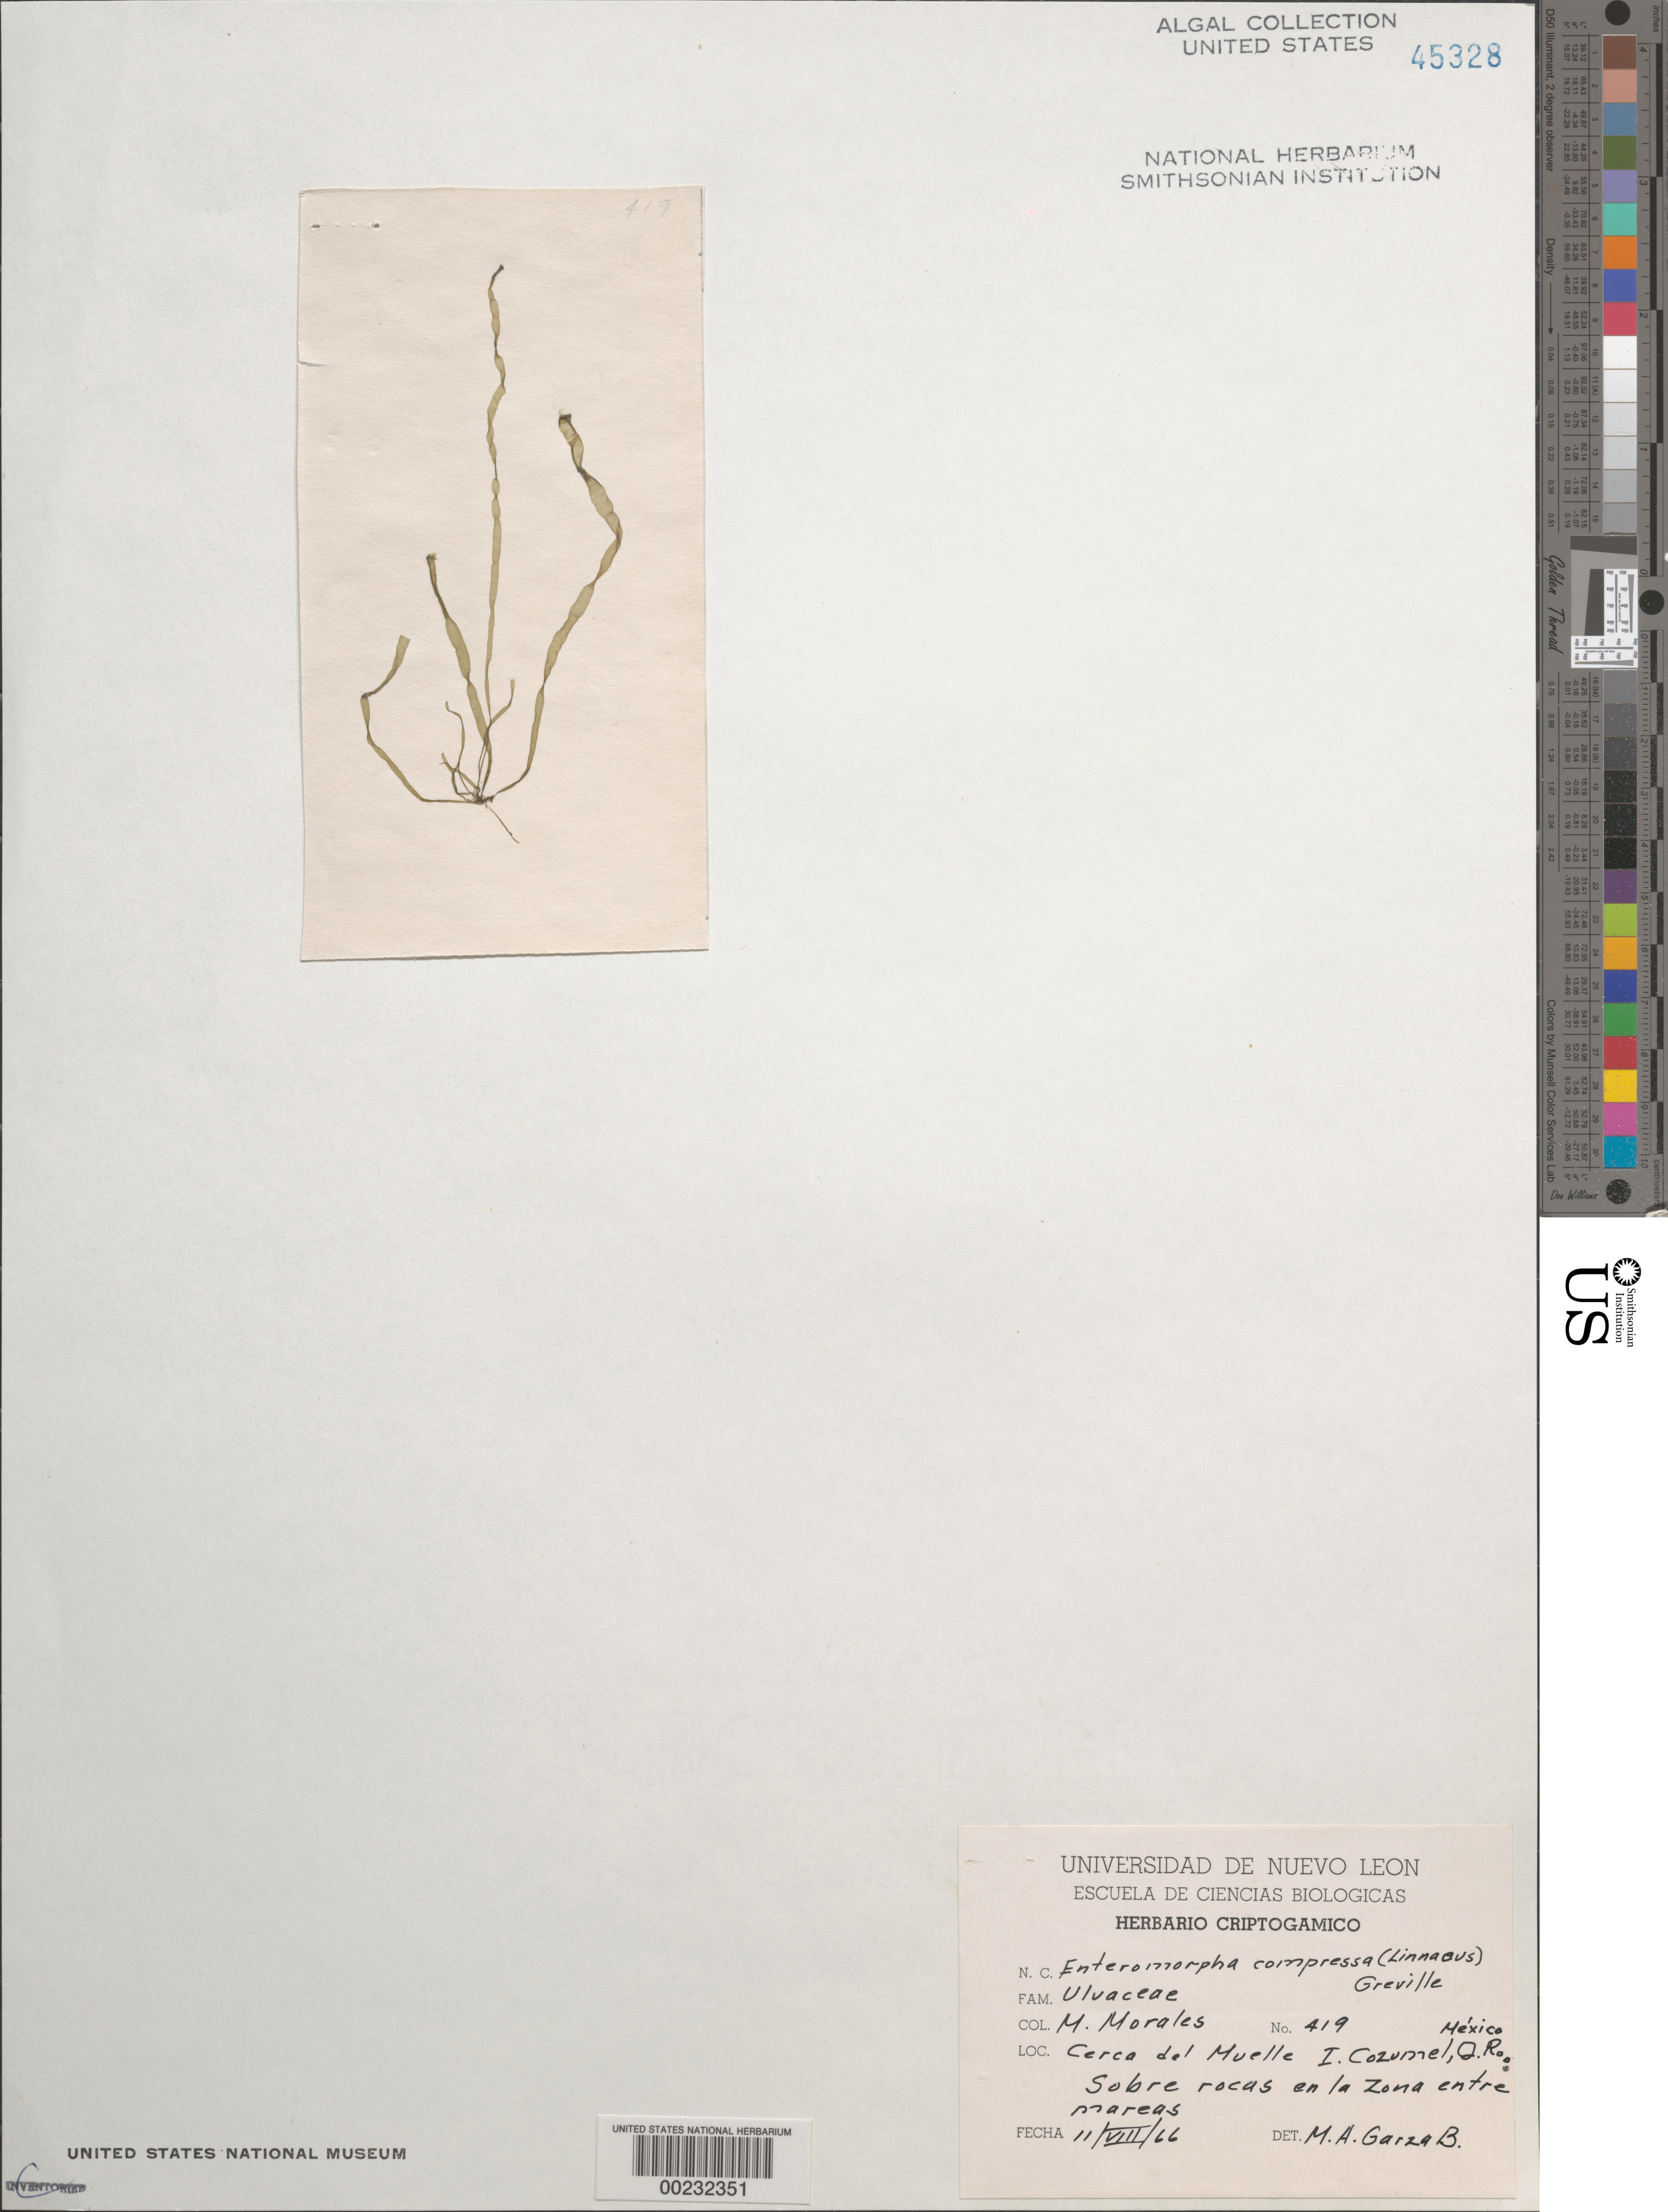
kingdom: Plantae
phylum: Chlorophyta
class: Ulvophyceae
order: Ulvales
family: Ulvaceae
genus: Ulva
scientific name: Ulva compressa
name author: L.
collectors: M. Morales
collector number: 419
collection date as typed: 11 Aug 1966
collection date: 1966-08-11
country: Mexico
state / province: Quintana Roo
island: Isla Cozumel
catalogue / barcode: US 45328